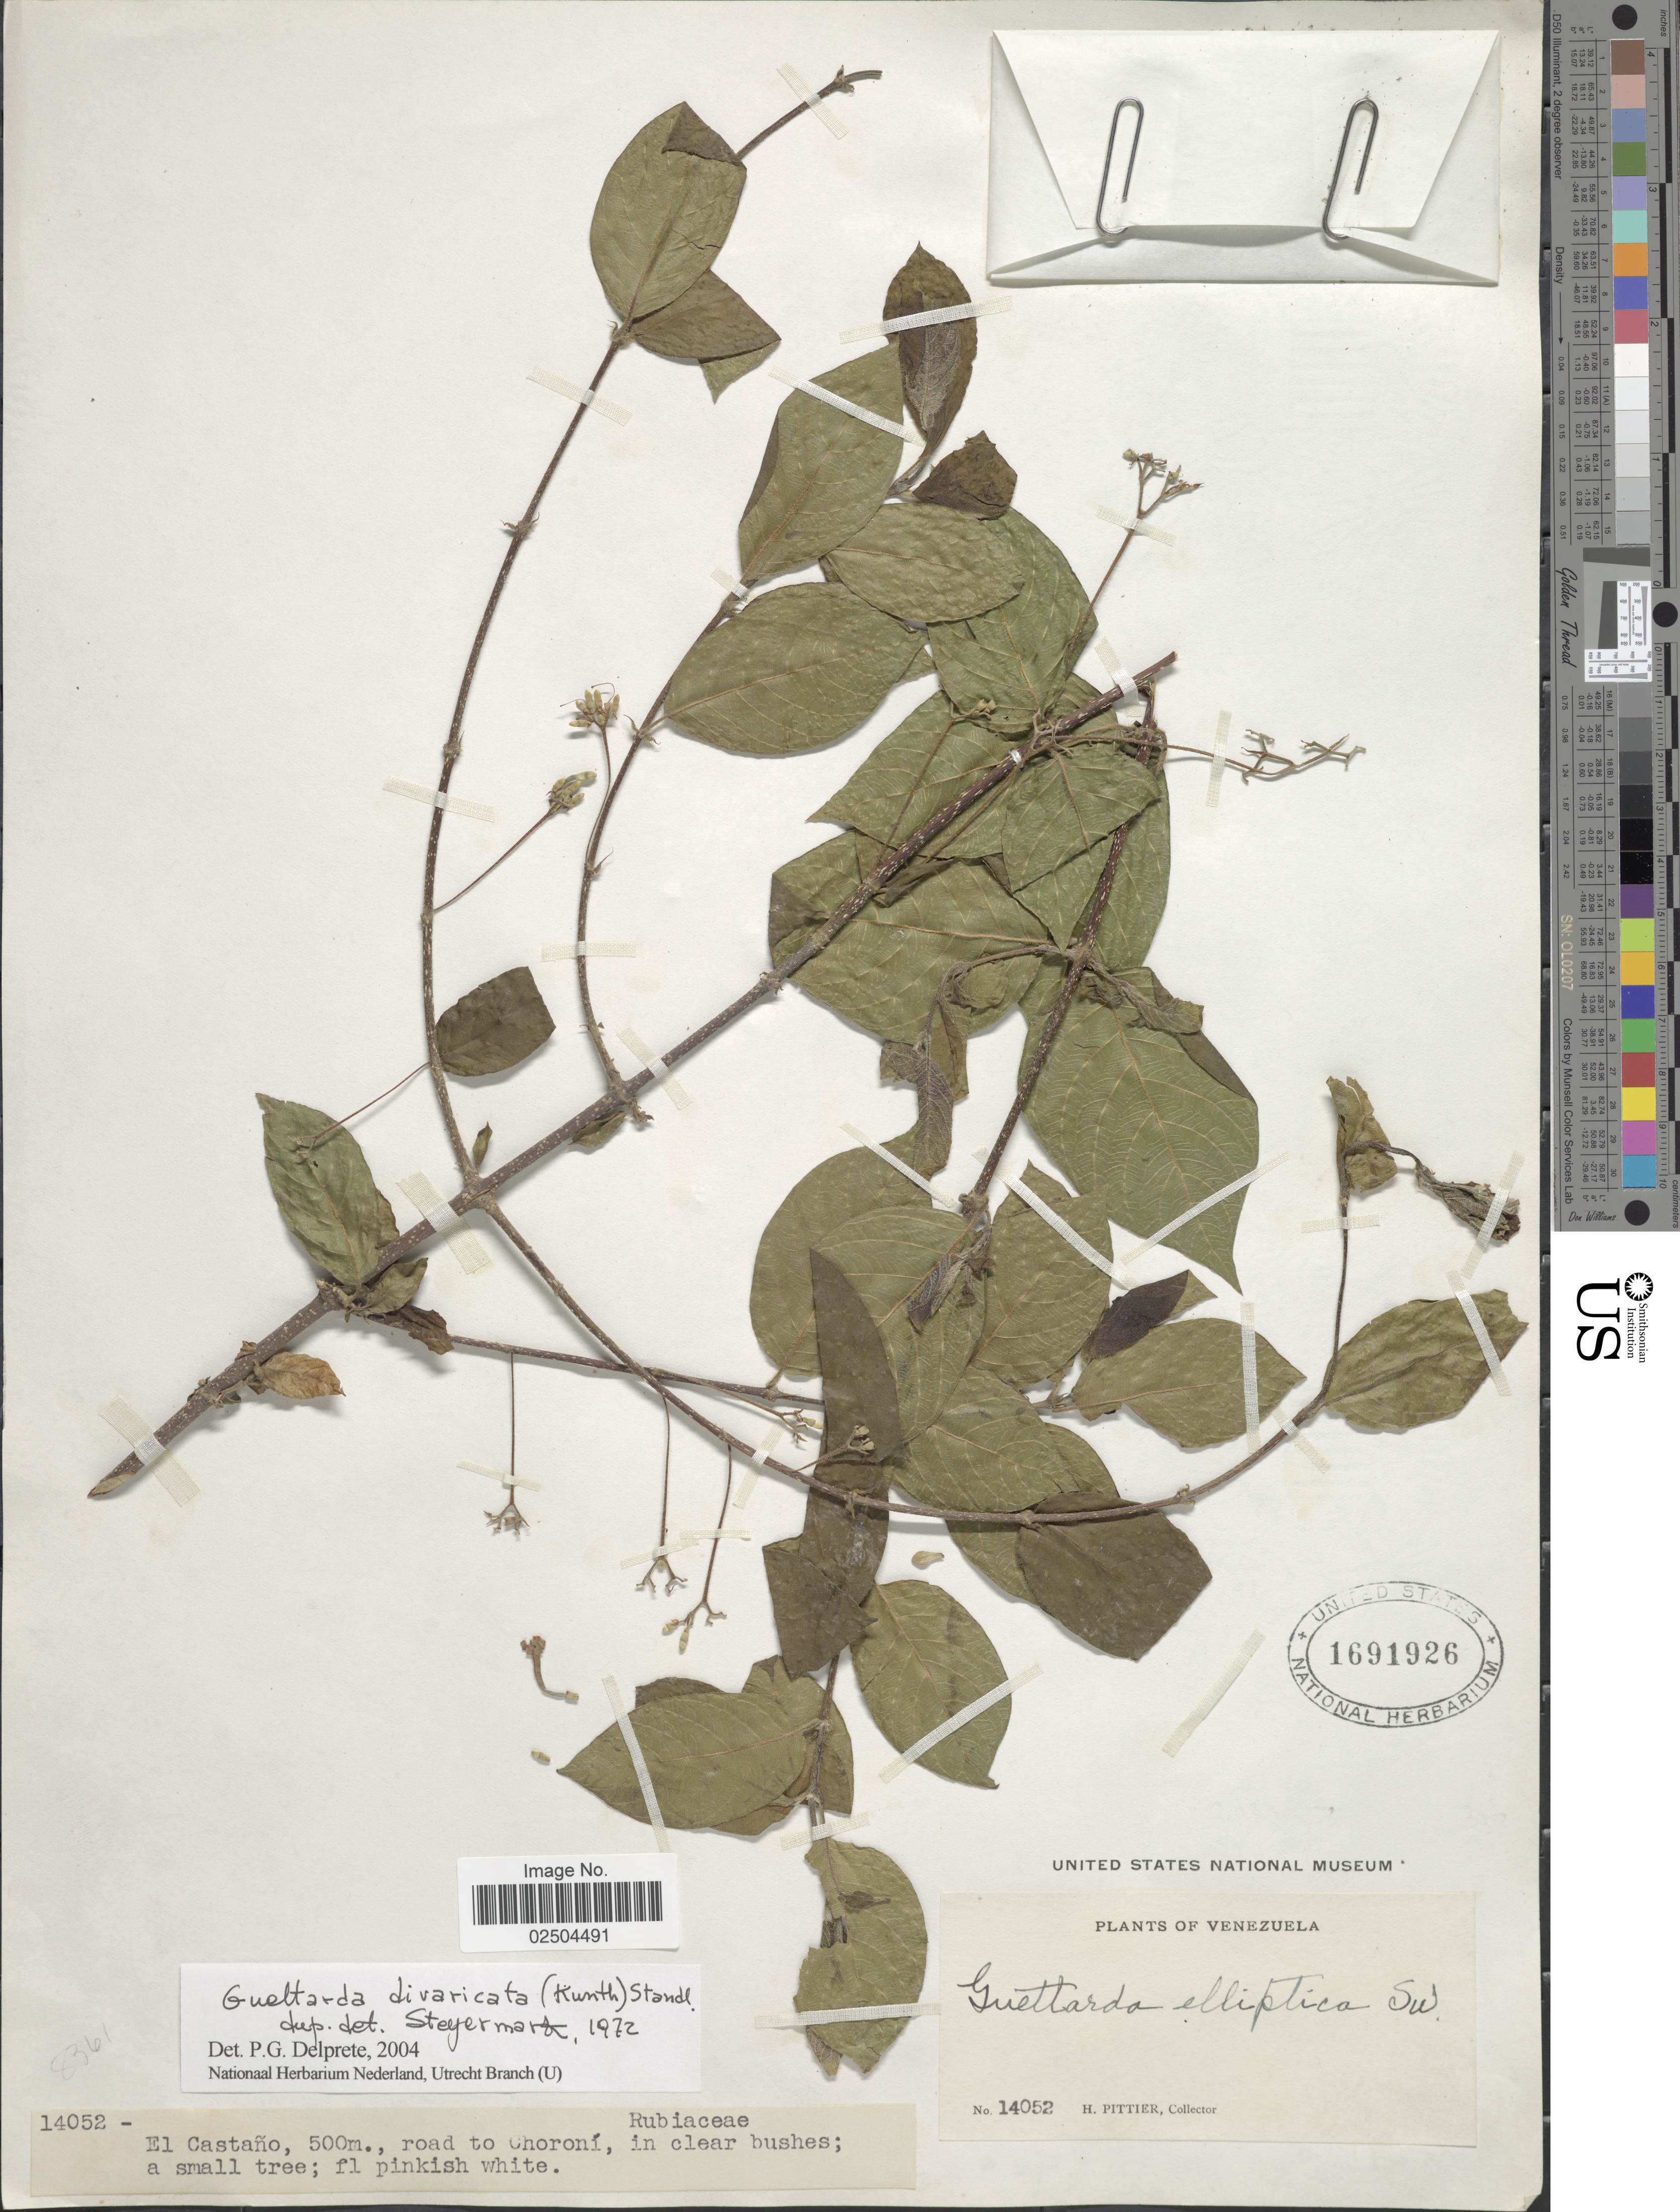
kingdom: Plantae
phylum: Tracheophyta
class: Magnoliopsida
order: Gentianales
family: Rubiaceae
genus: Guettarda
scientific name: Guettarda divaricata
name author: (Humb. & Bonpl. ex Roem. & Schult.) Standl.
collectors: H. F. Pittier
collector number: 1452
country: Venezuela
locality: El Castano, road to Choroni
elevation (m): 500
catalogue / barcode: US 1691926